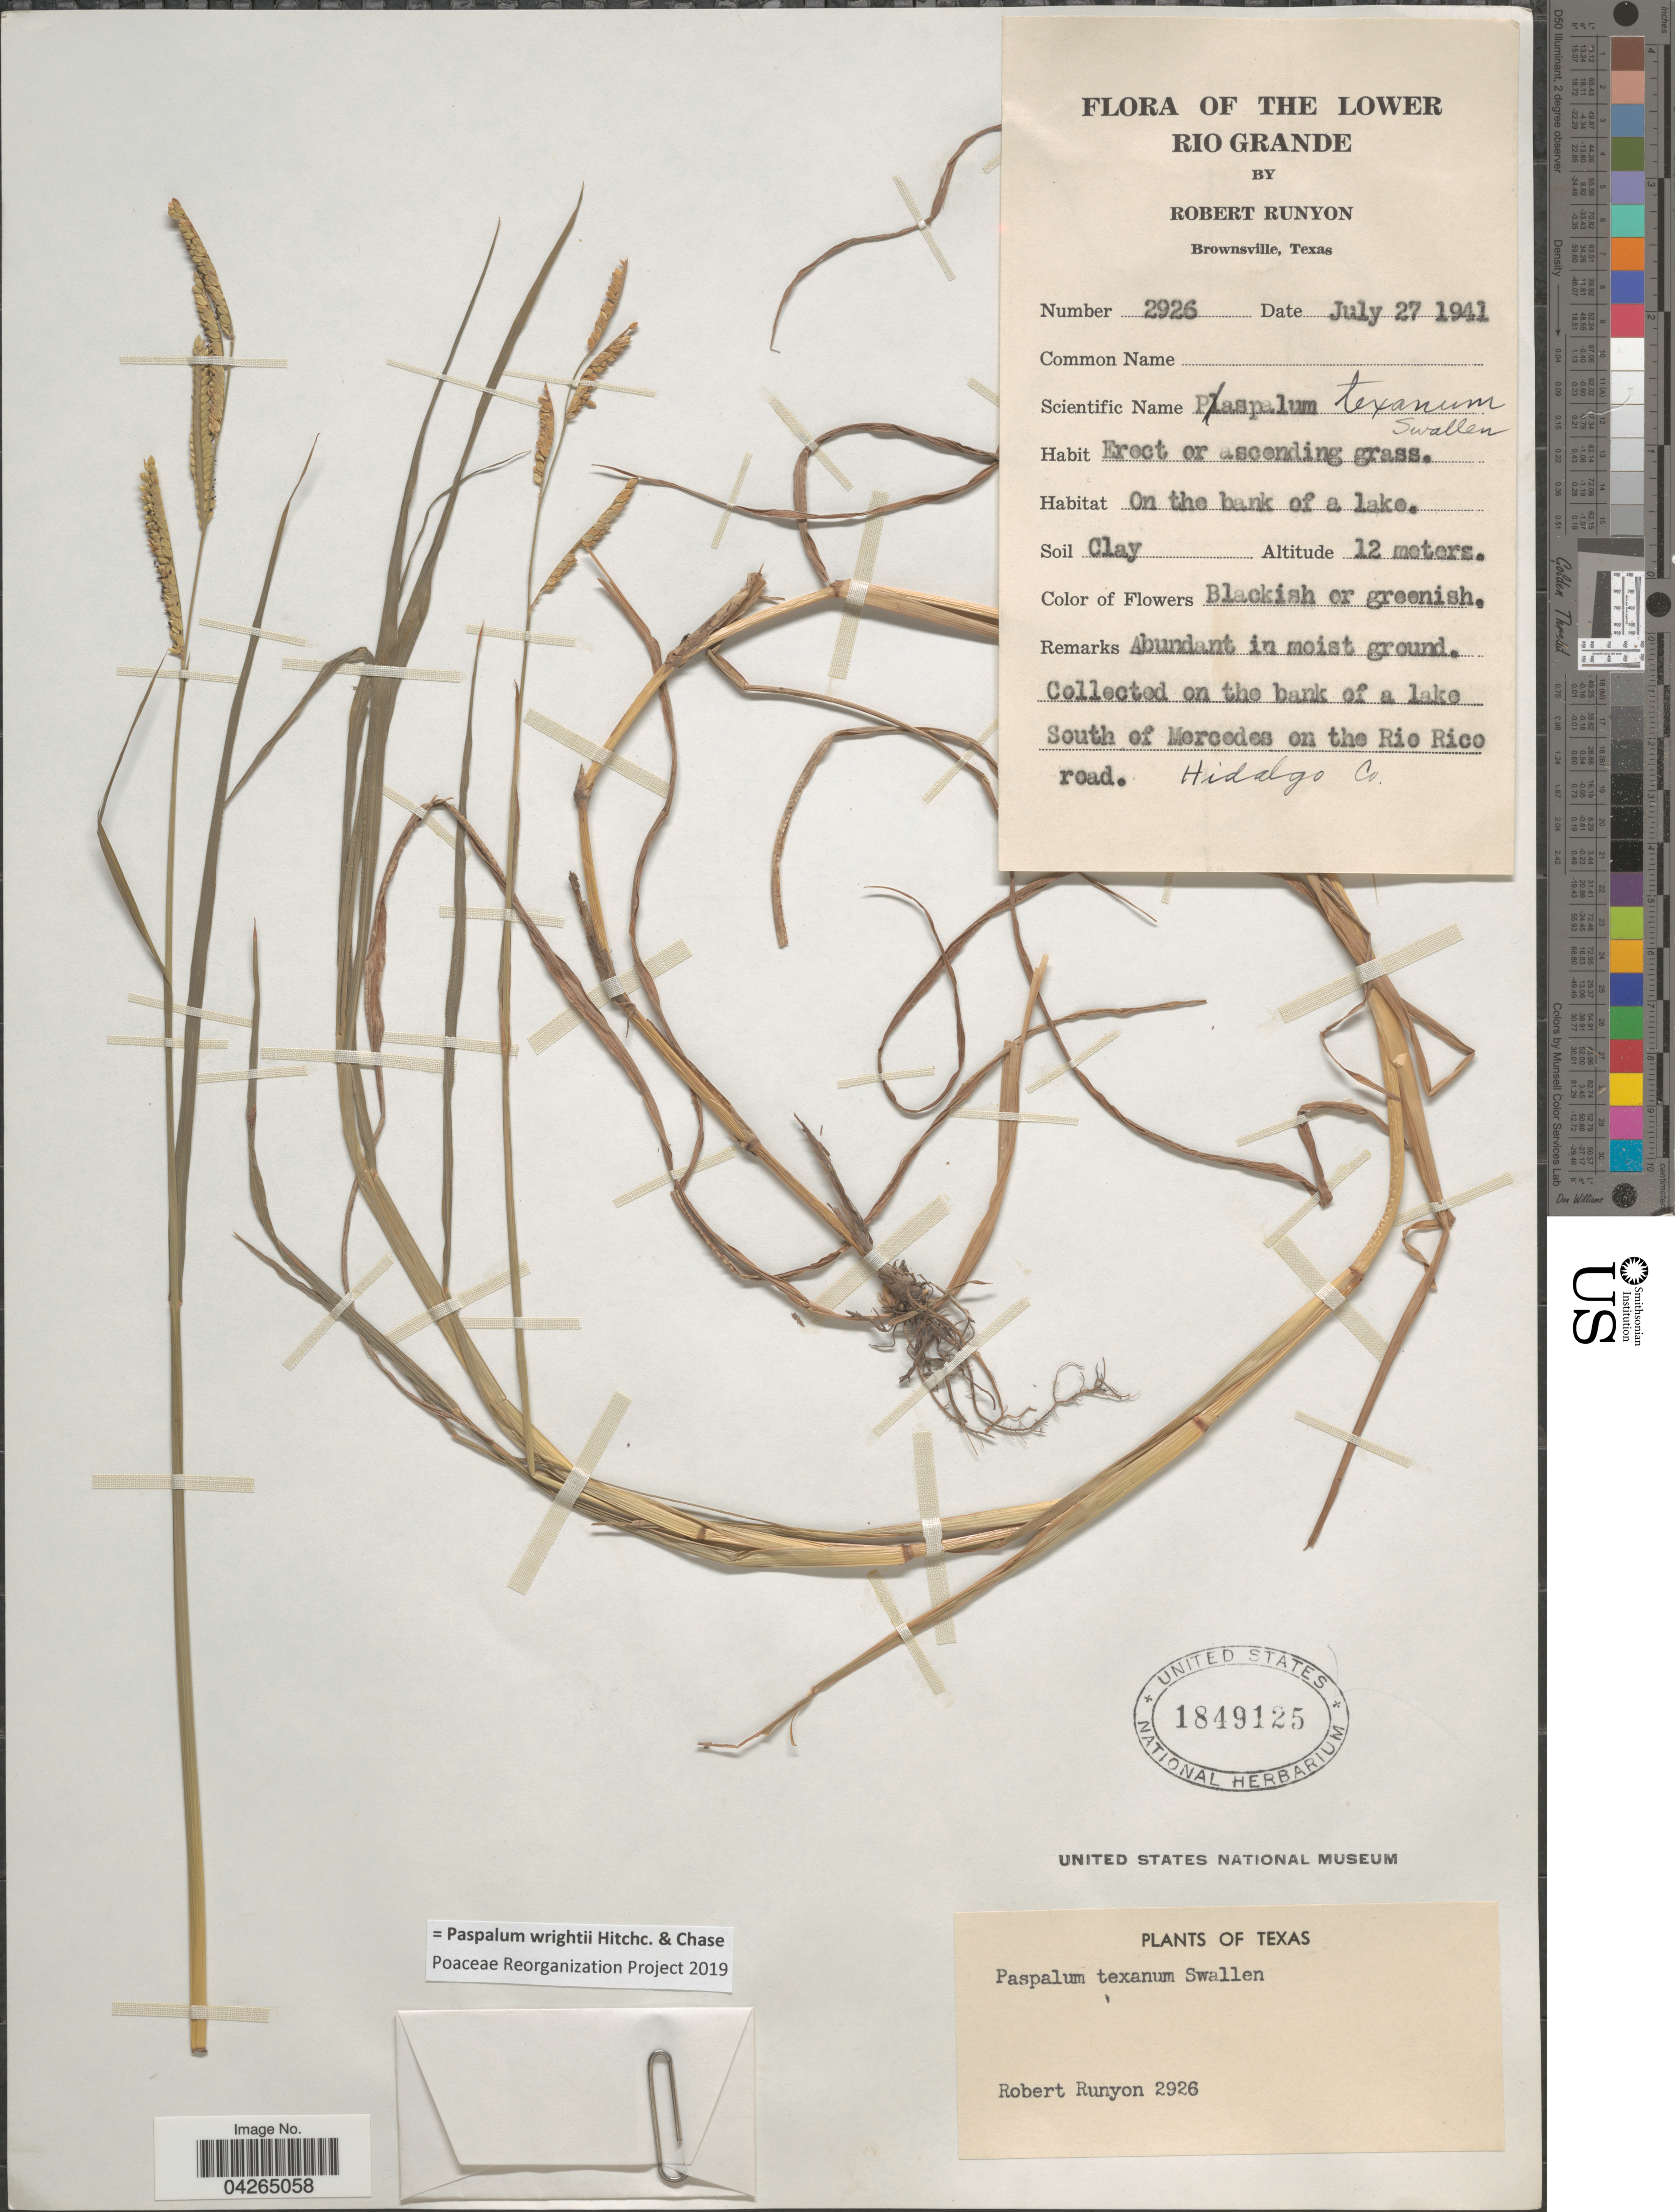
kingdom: Plantae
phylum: Tracheophyta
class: Liliopsida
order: Poales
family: Poaceae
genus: Paspalum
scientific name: Paspalum wrightii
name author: Hitchc. & Chase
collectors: R. Runyon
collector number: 2926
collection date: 1941-07-27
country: United States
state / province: Texas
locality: The Lower Rio Grande. On the bank of a lake South of Mercedes on the Rio Rico road. Hidalgo Co.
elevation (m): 12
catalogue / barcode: US 1849125